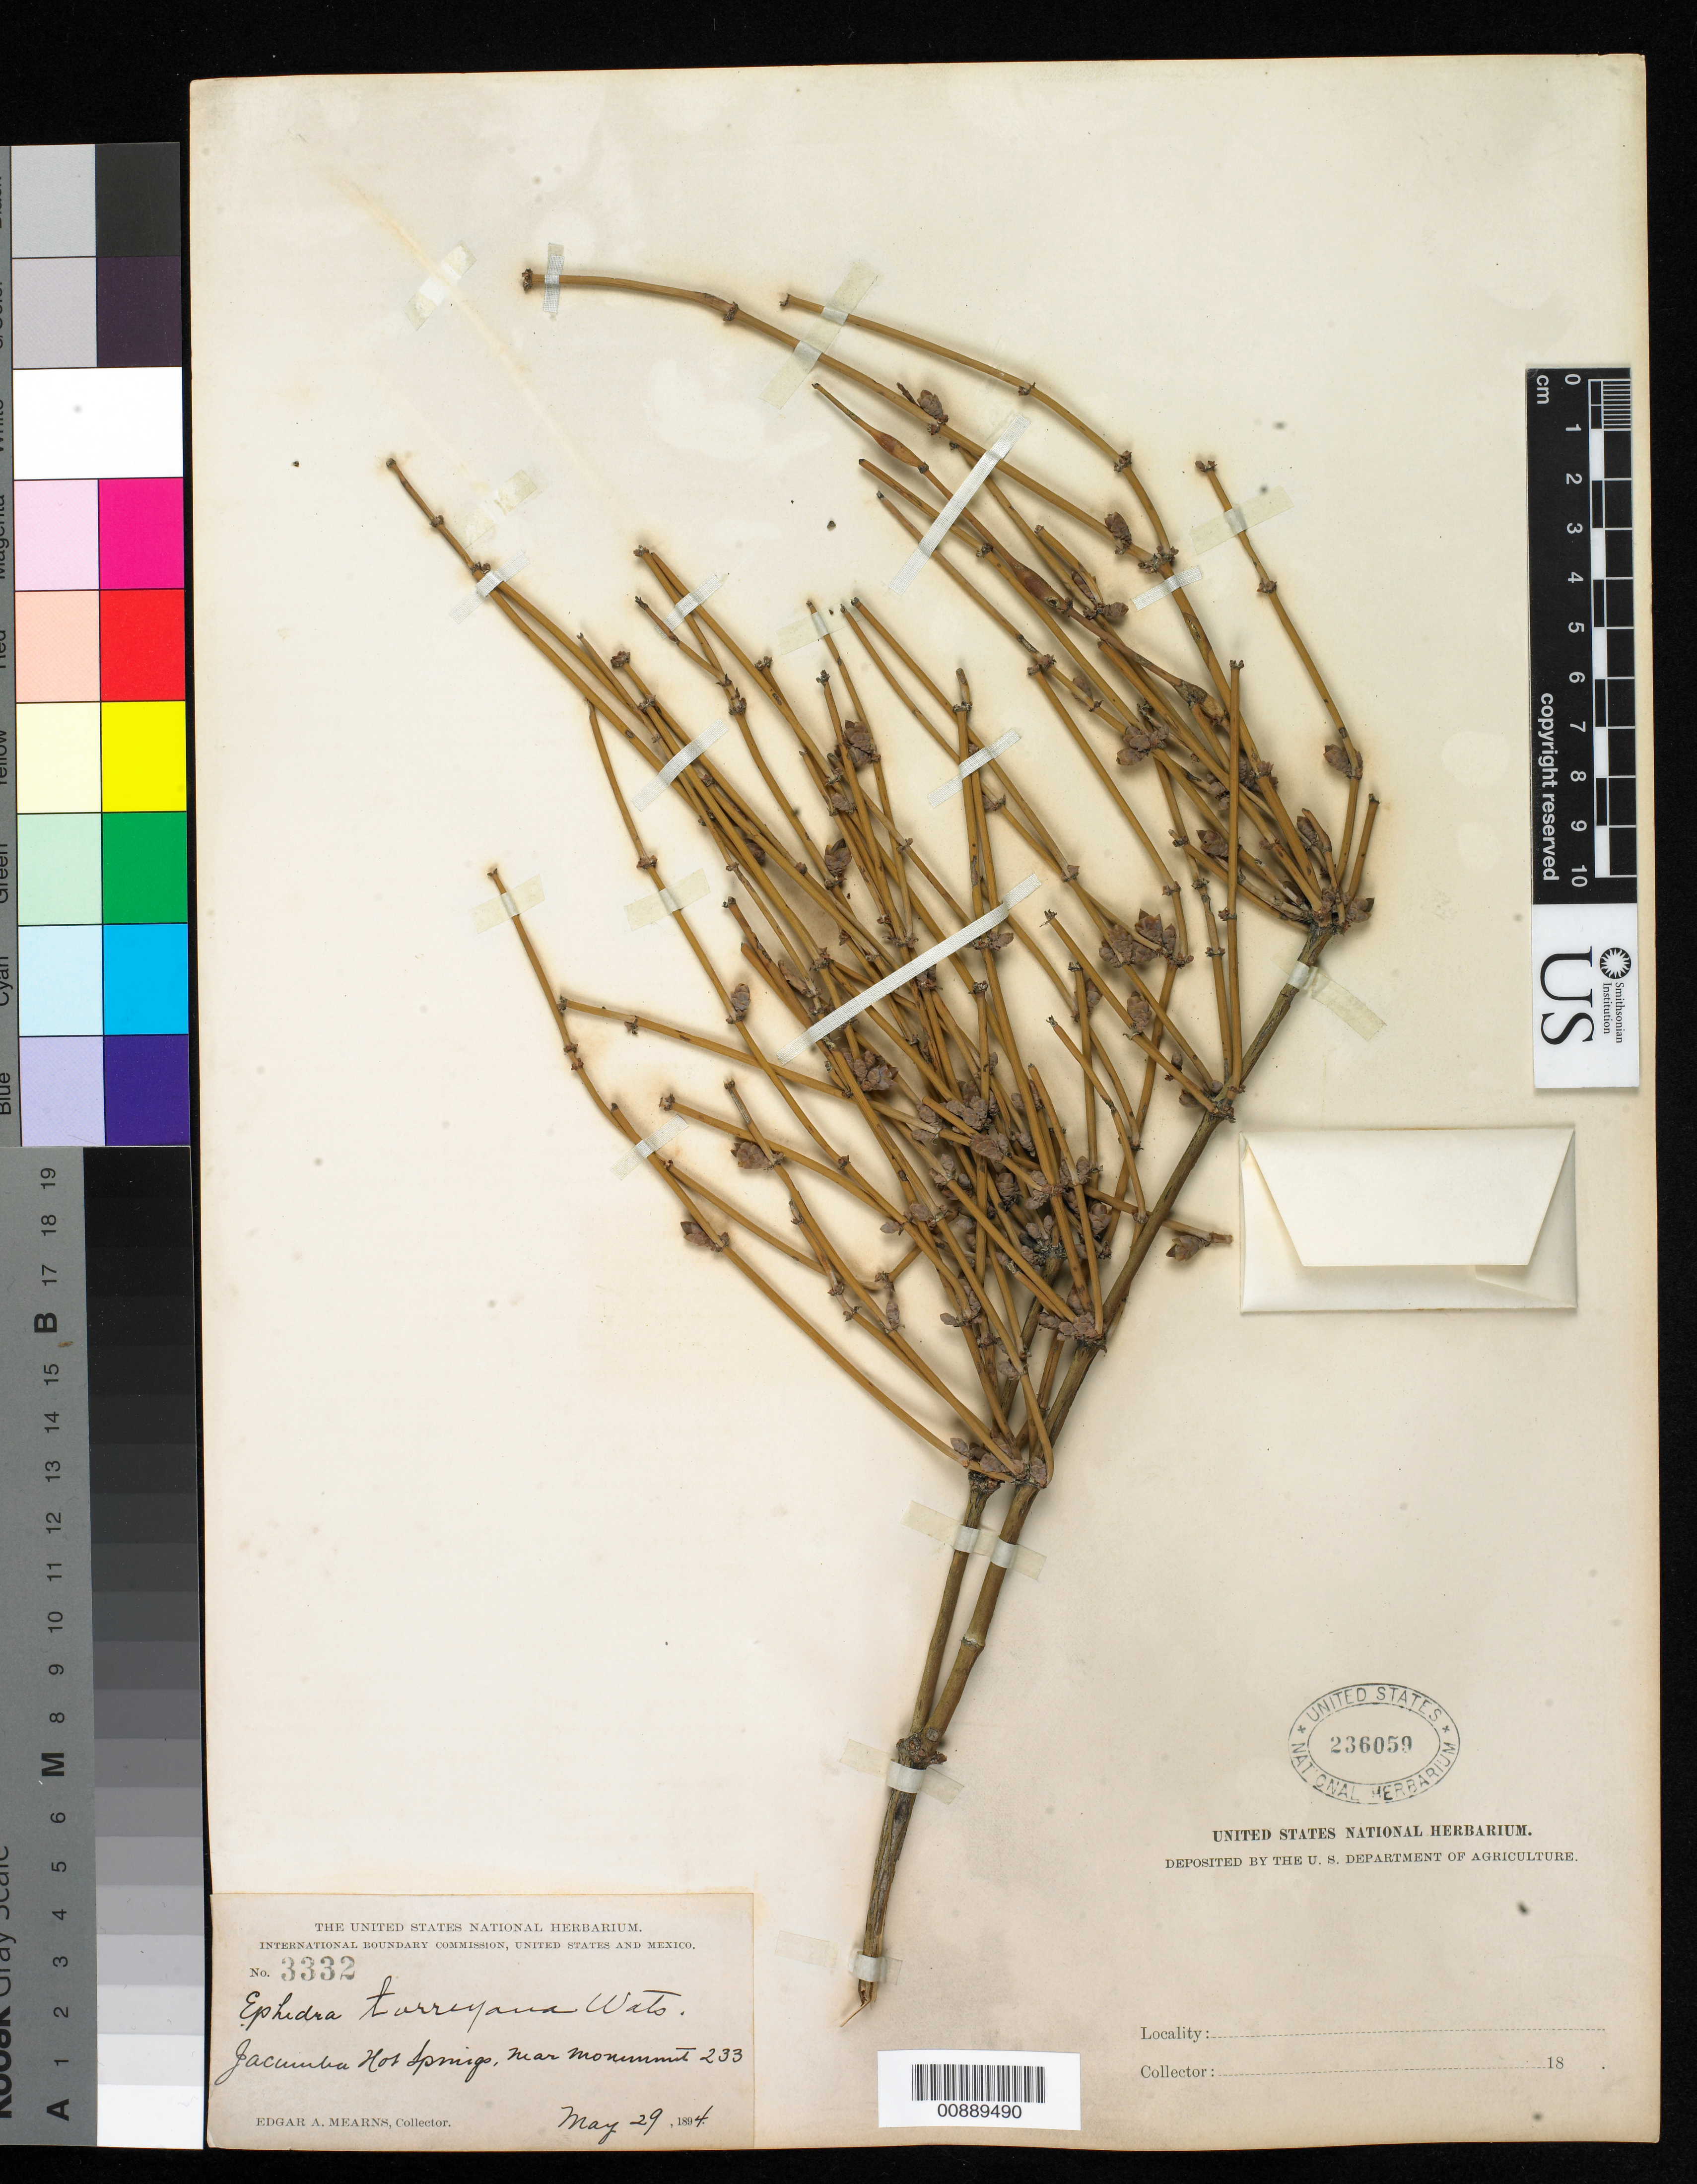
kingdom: Plantae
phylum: Tracheophyta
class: Gnetopsida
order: Ephedrales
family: Ephedraceae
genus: Ephedra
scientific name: Ephedra torreyana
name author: S. Watson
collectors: E. A. Mearns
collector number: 3332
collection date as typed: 29 May 1894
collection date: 1894-05-29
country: United States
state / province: California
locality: Jacumba Hot Springs, near Monument no. 233.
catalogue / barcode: US 236059